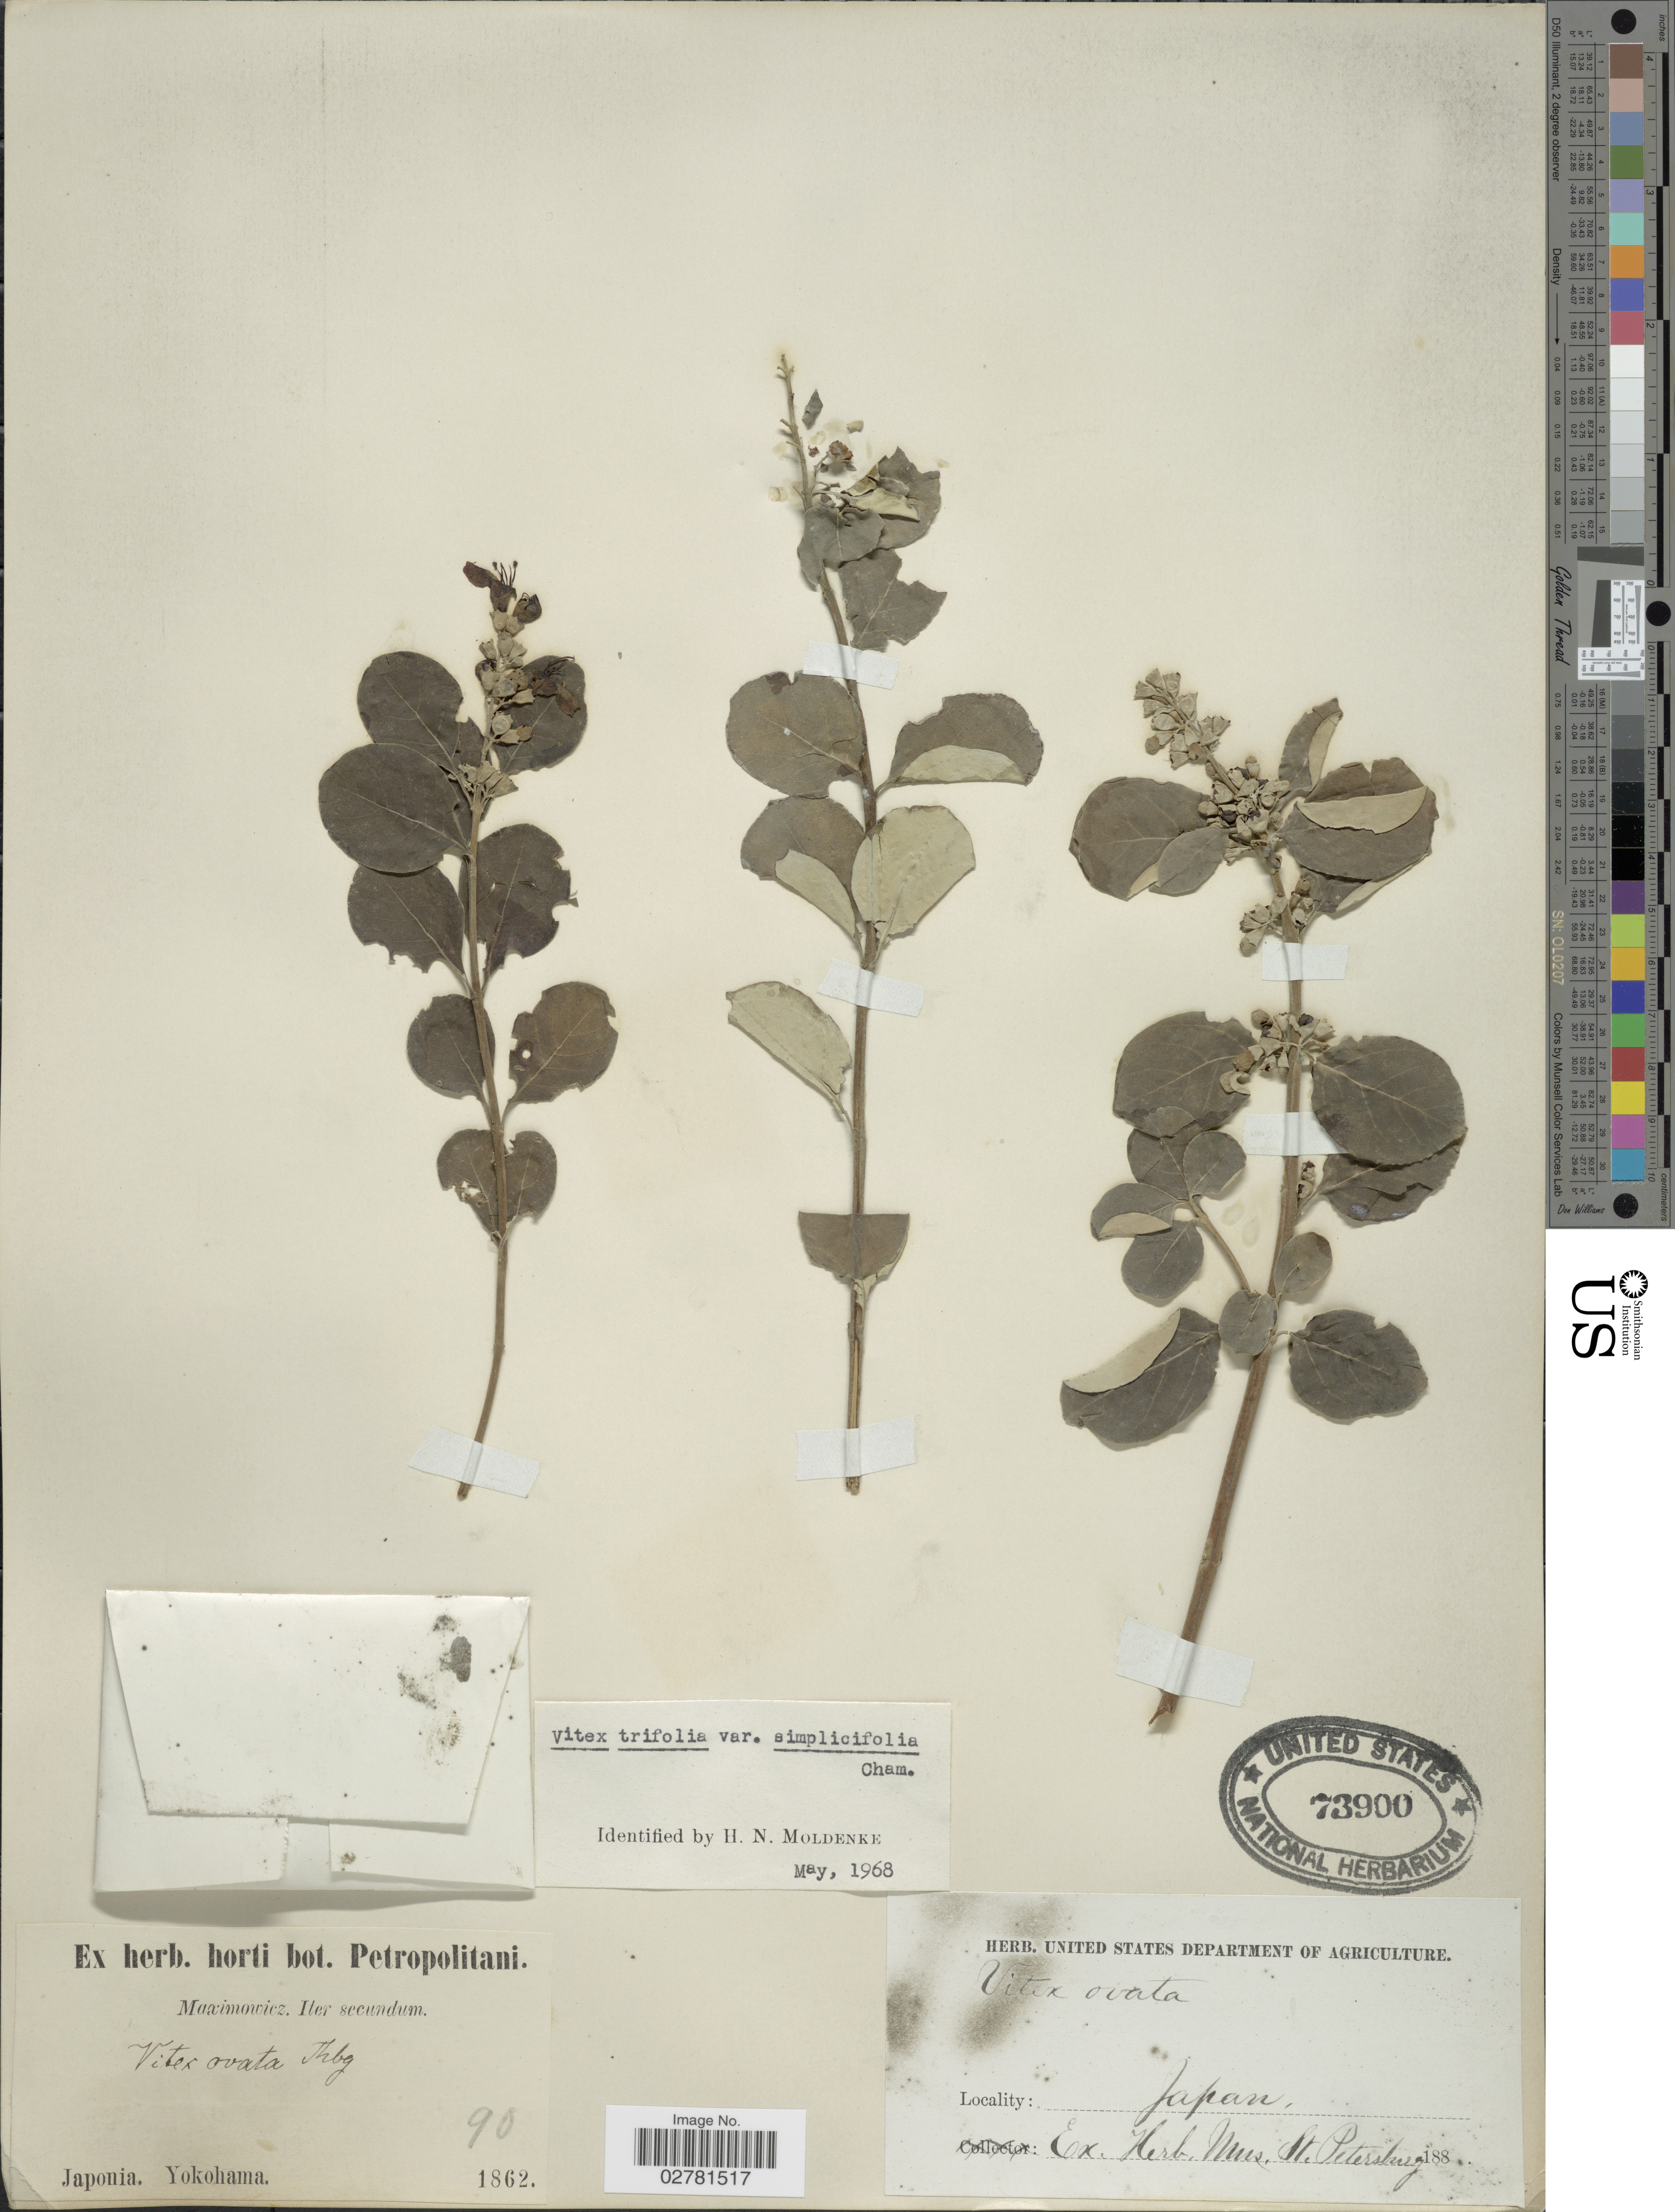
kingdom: Plantae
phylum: Tracheophyta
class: Magnoliopsida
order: Lamiales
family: Lamiaceae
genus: Vitex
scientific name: Vitex trifoliata var. simplicifolia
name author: Cham.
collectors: -. Maximowicz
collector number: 90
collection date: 1862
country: Japan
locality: Yokohama.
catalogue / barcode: US 73900